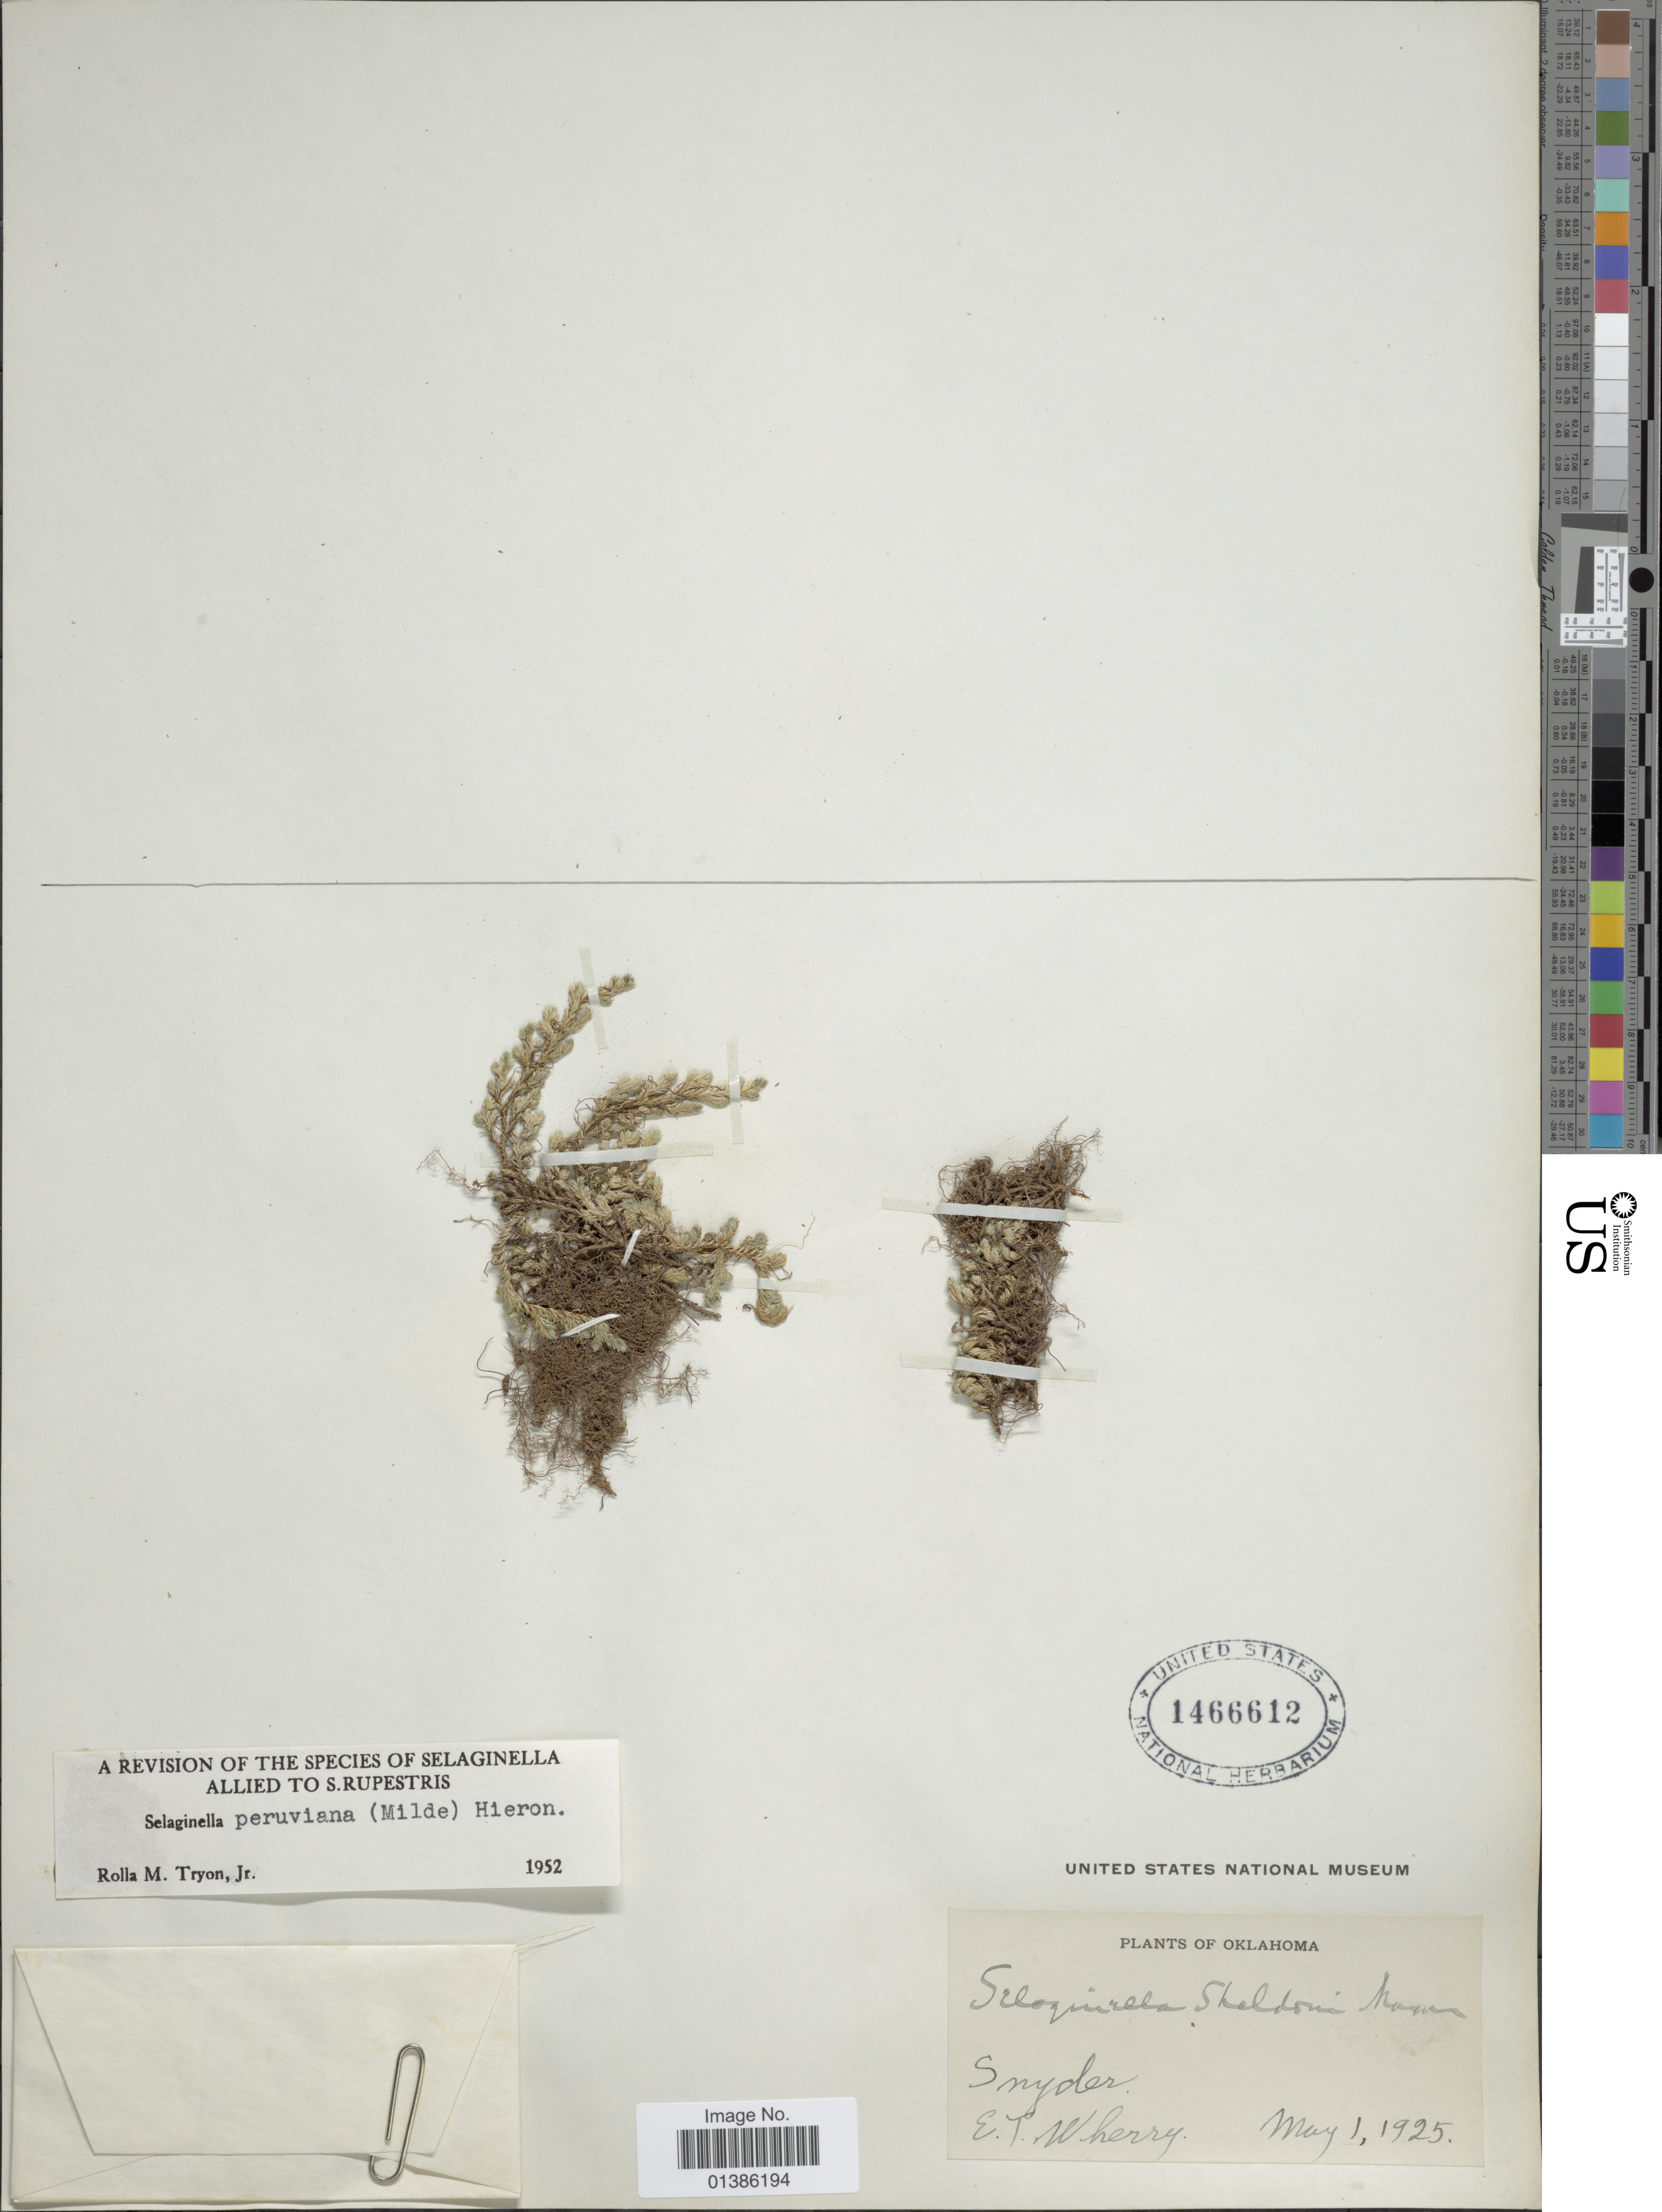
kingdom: Plantae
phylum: Tracheophyta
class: Lycopodiopsida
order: Selaginellales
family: Selaginellaceae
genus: Selaginella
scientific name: Selaginella peruviana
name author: (Milde) Hieron.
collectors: E. T. Wherry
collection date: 1925-05-01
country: United States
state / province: Oklahoma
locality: Snyder.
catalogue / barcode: US 1466612